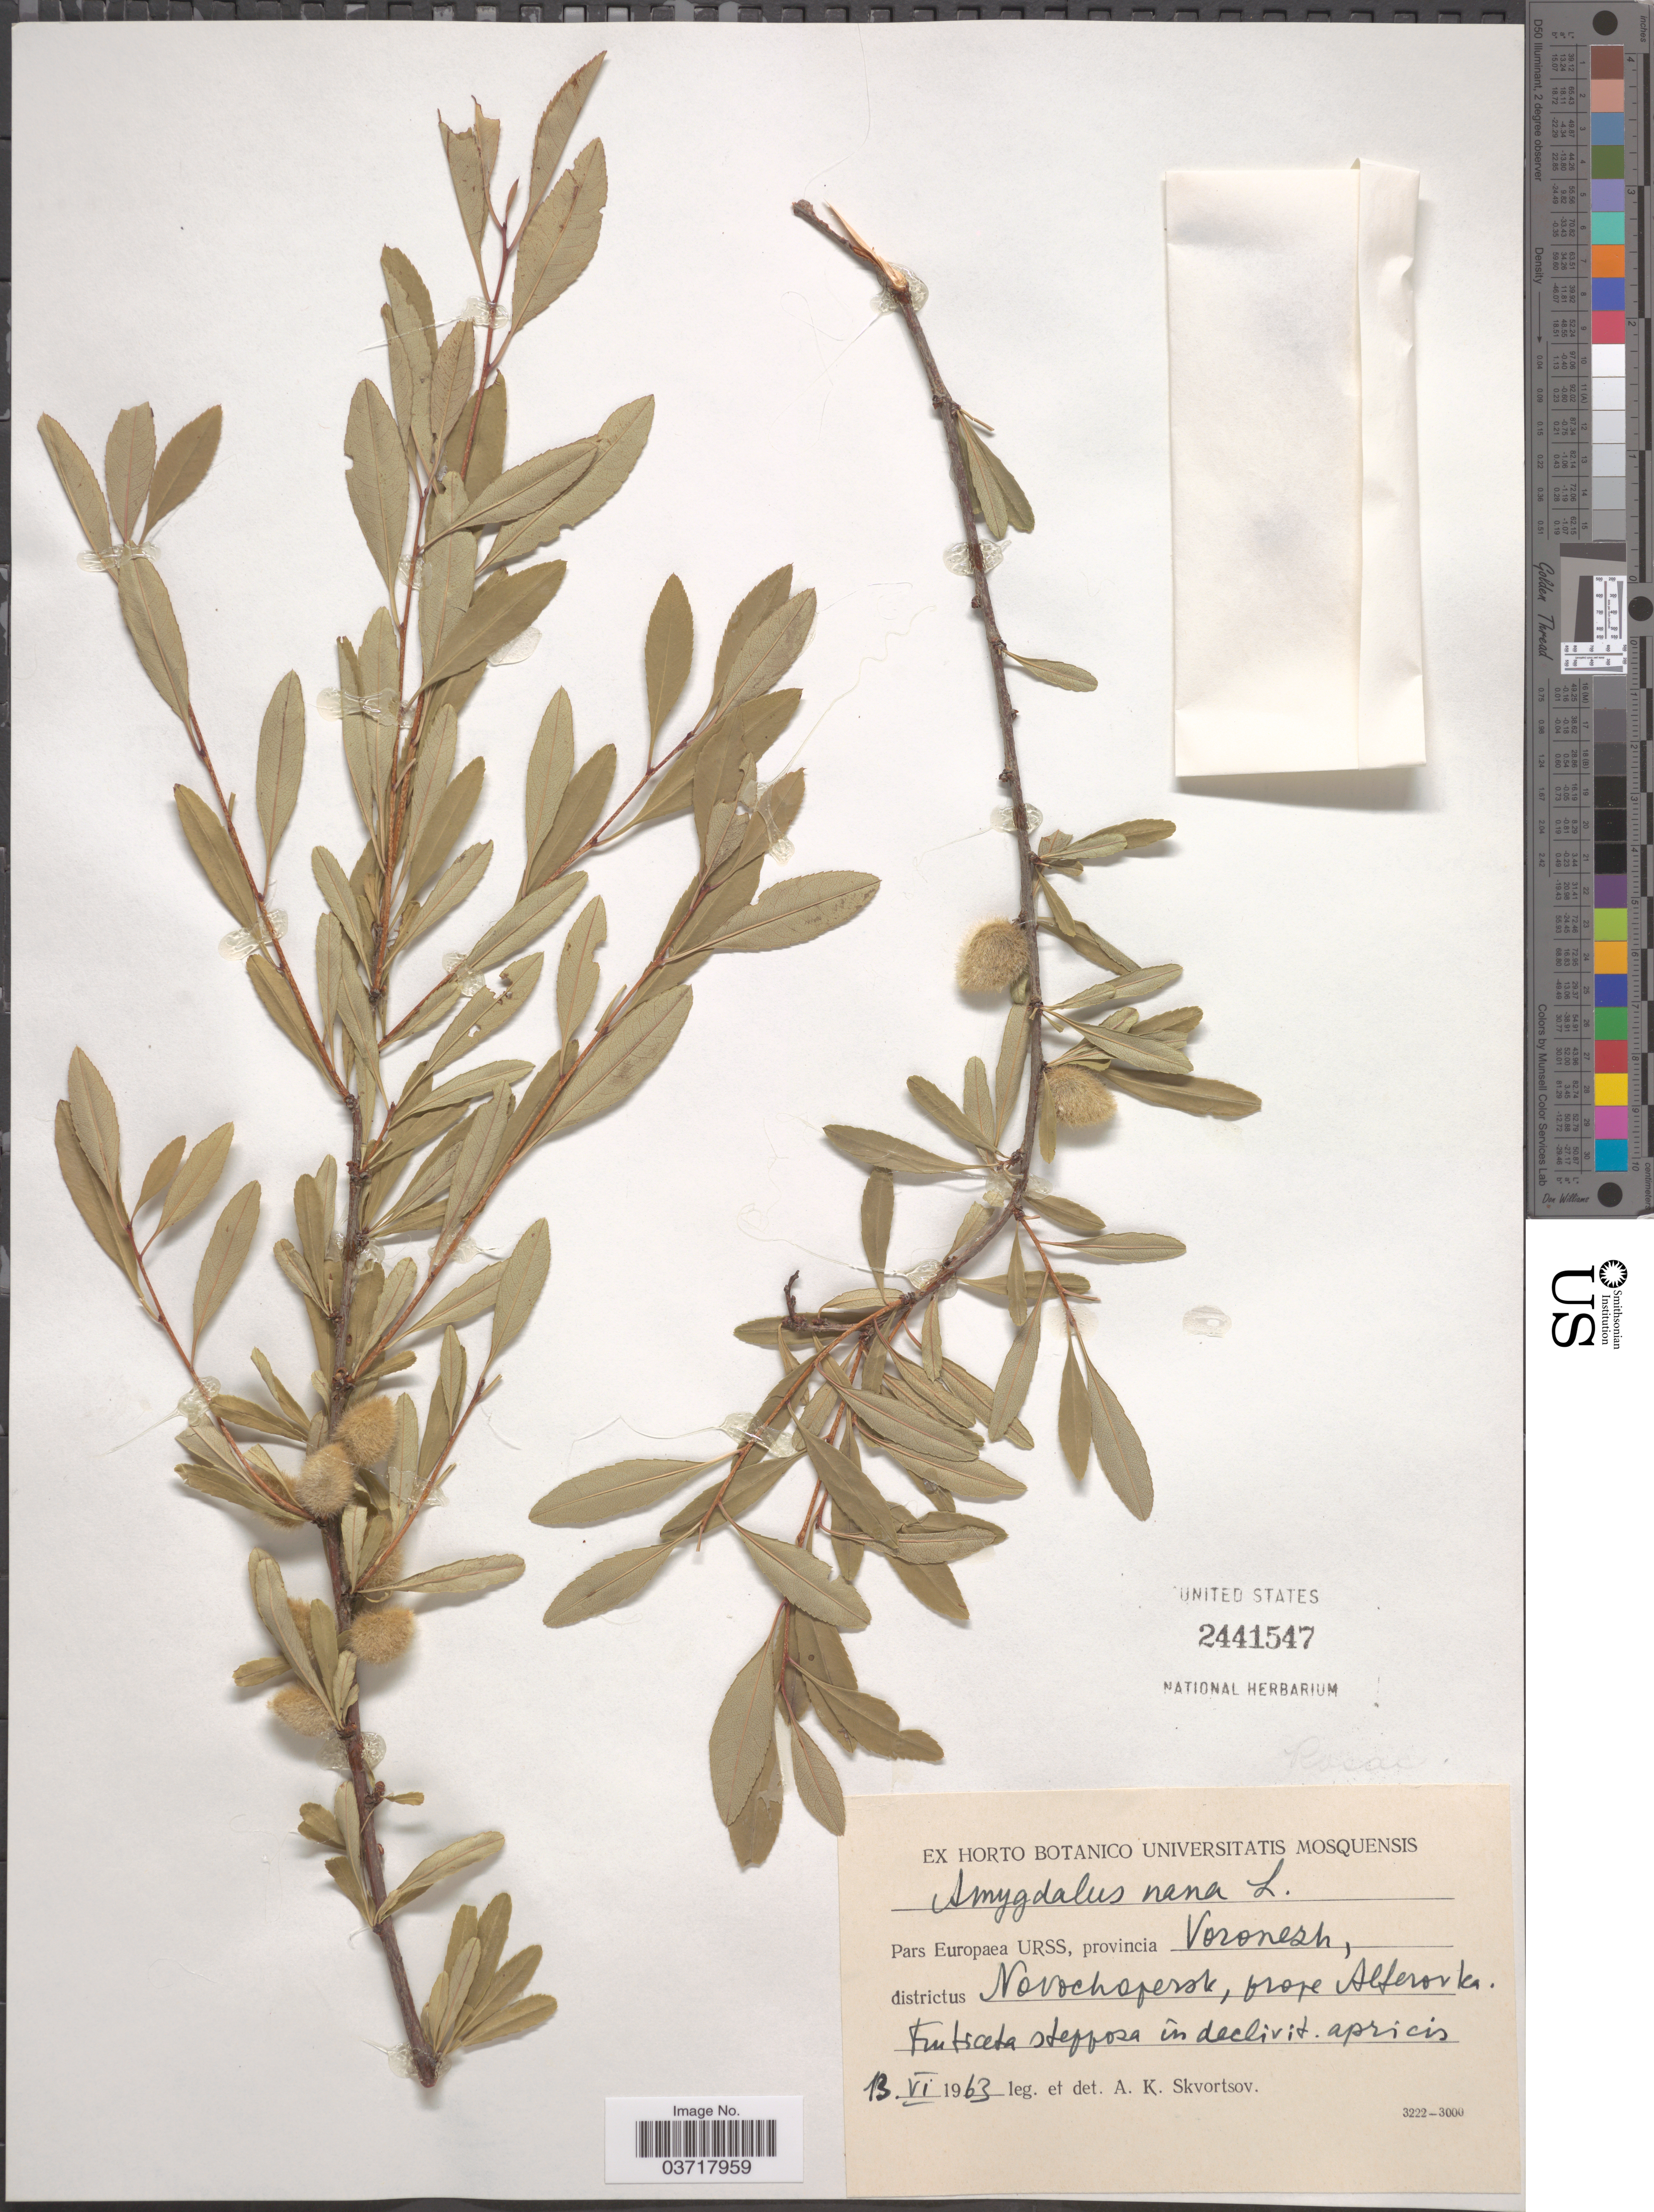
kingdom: Plantae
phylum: Tracheophyta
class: Magnoliopsida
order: Rosales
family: Rosaceae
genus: Prunus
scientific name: Prunus nana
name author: (L.) Stokes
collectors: A. K. Skvortsov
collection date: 1963-06-13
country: Russian Federation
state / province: Voronezh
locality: Pars Europaea URSS, provincia Voronesh, districtus Novochopersk, prope Alferovka.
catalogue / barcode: US 2441547